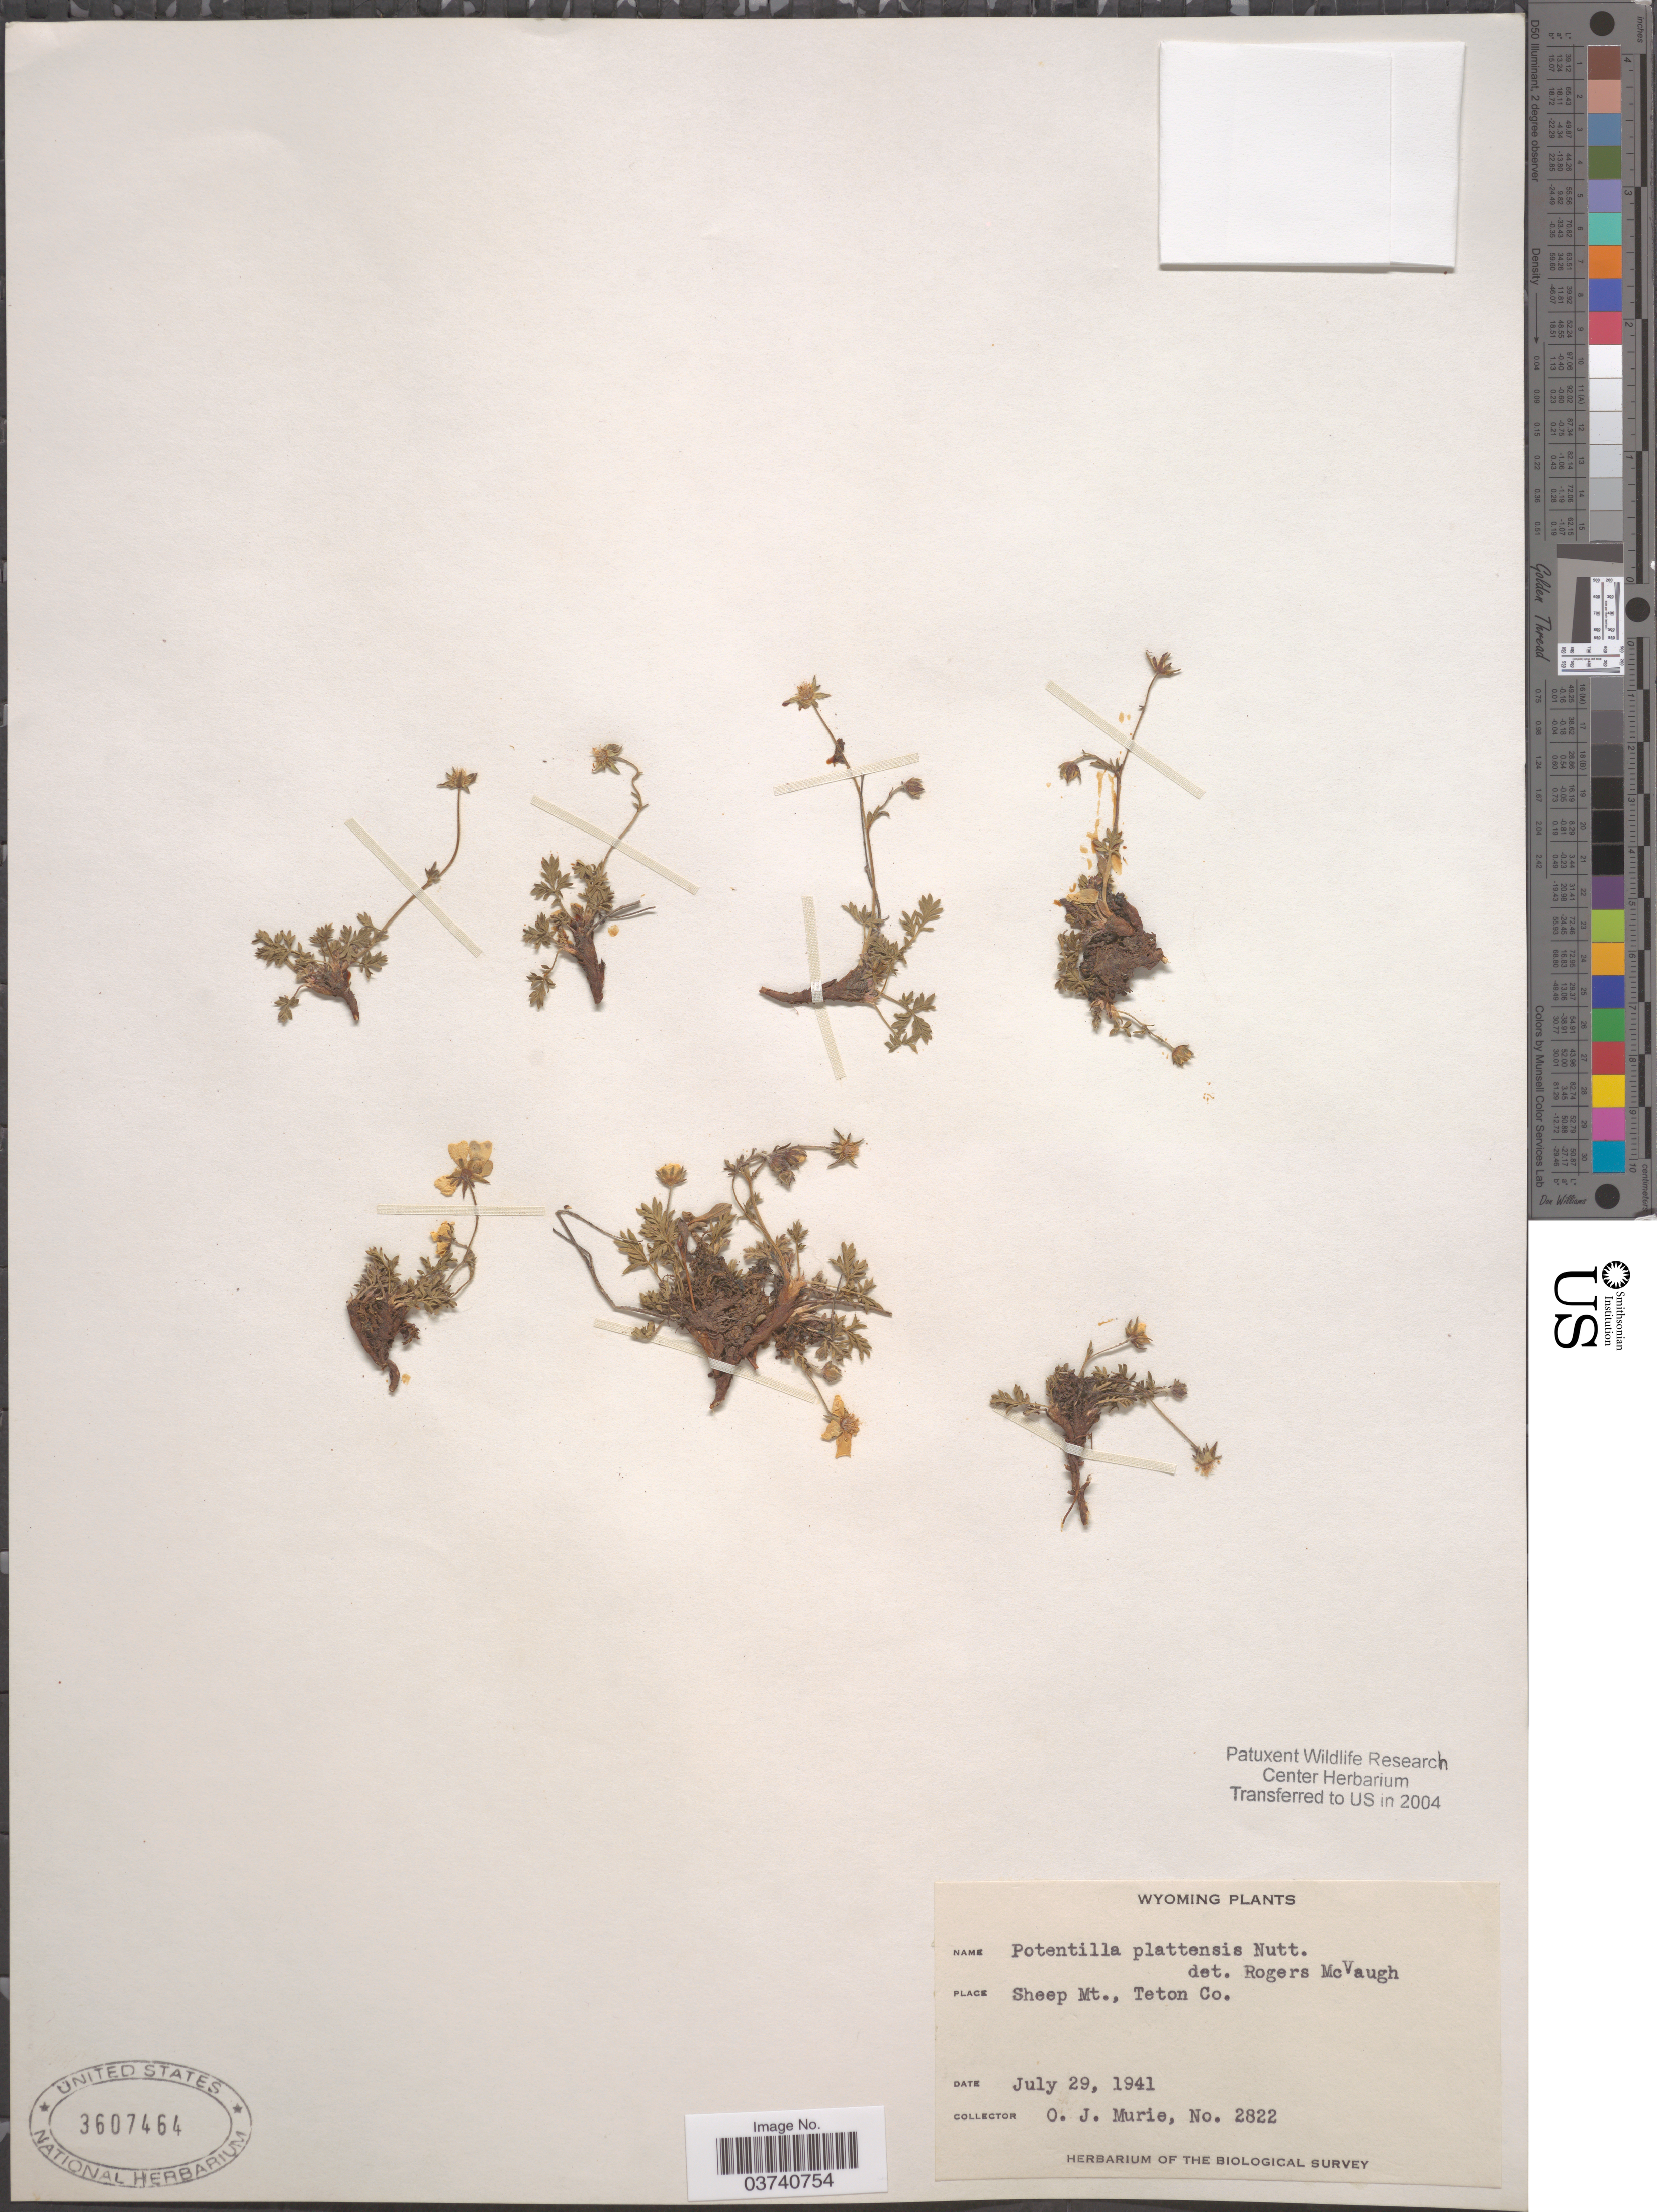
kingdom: Plantae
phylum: Tracheophyta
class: Magnoliopsida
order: Rosales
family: Rosaceae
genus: Potentilla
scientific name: Potentilla plattensis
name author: Nutt.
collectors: O. Murie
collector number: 2822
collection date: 1941-07-29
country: United States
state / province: Wyoming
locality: Sheep Mt., Teton Co.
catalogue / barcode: US 3607464